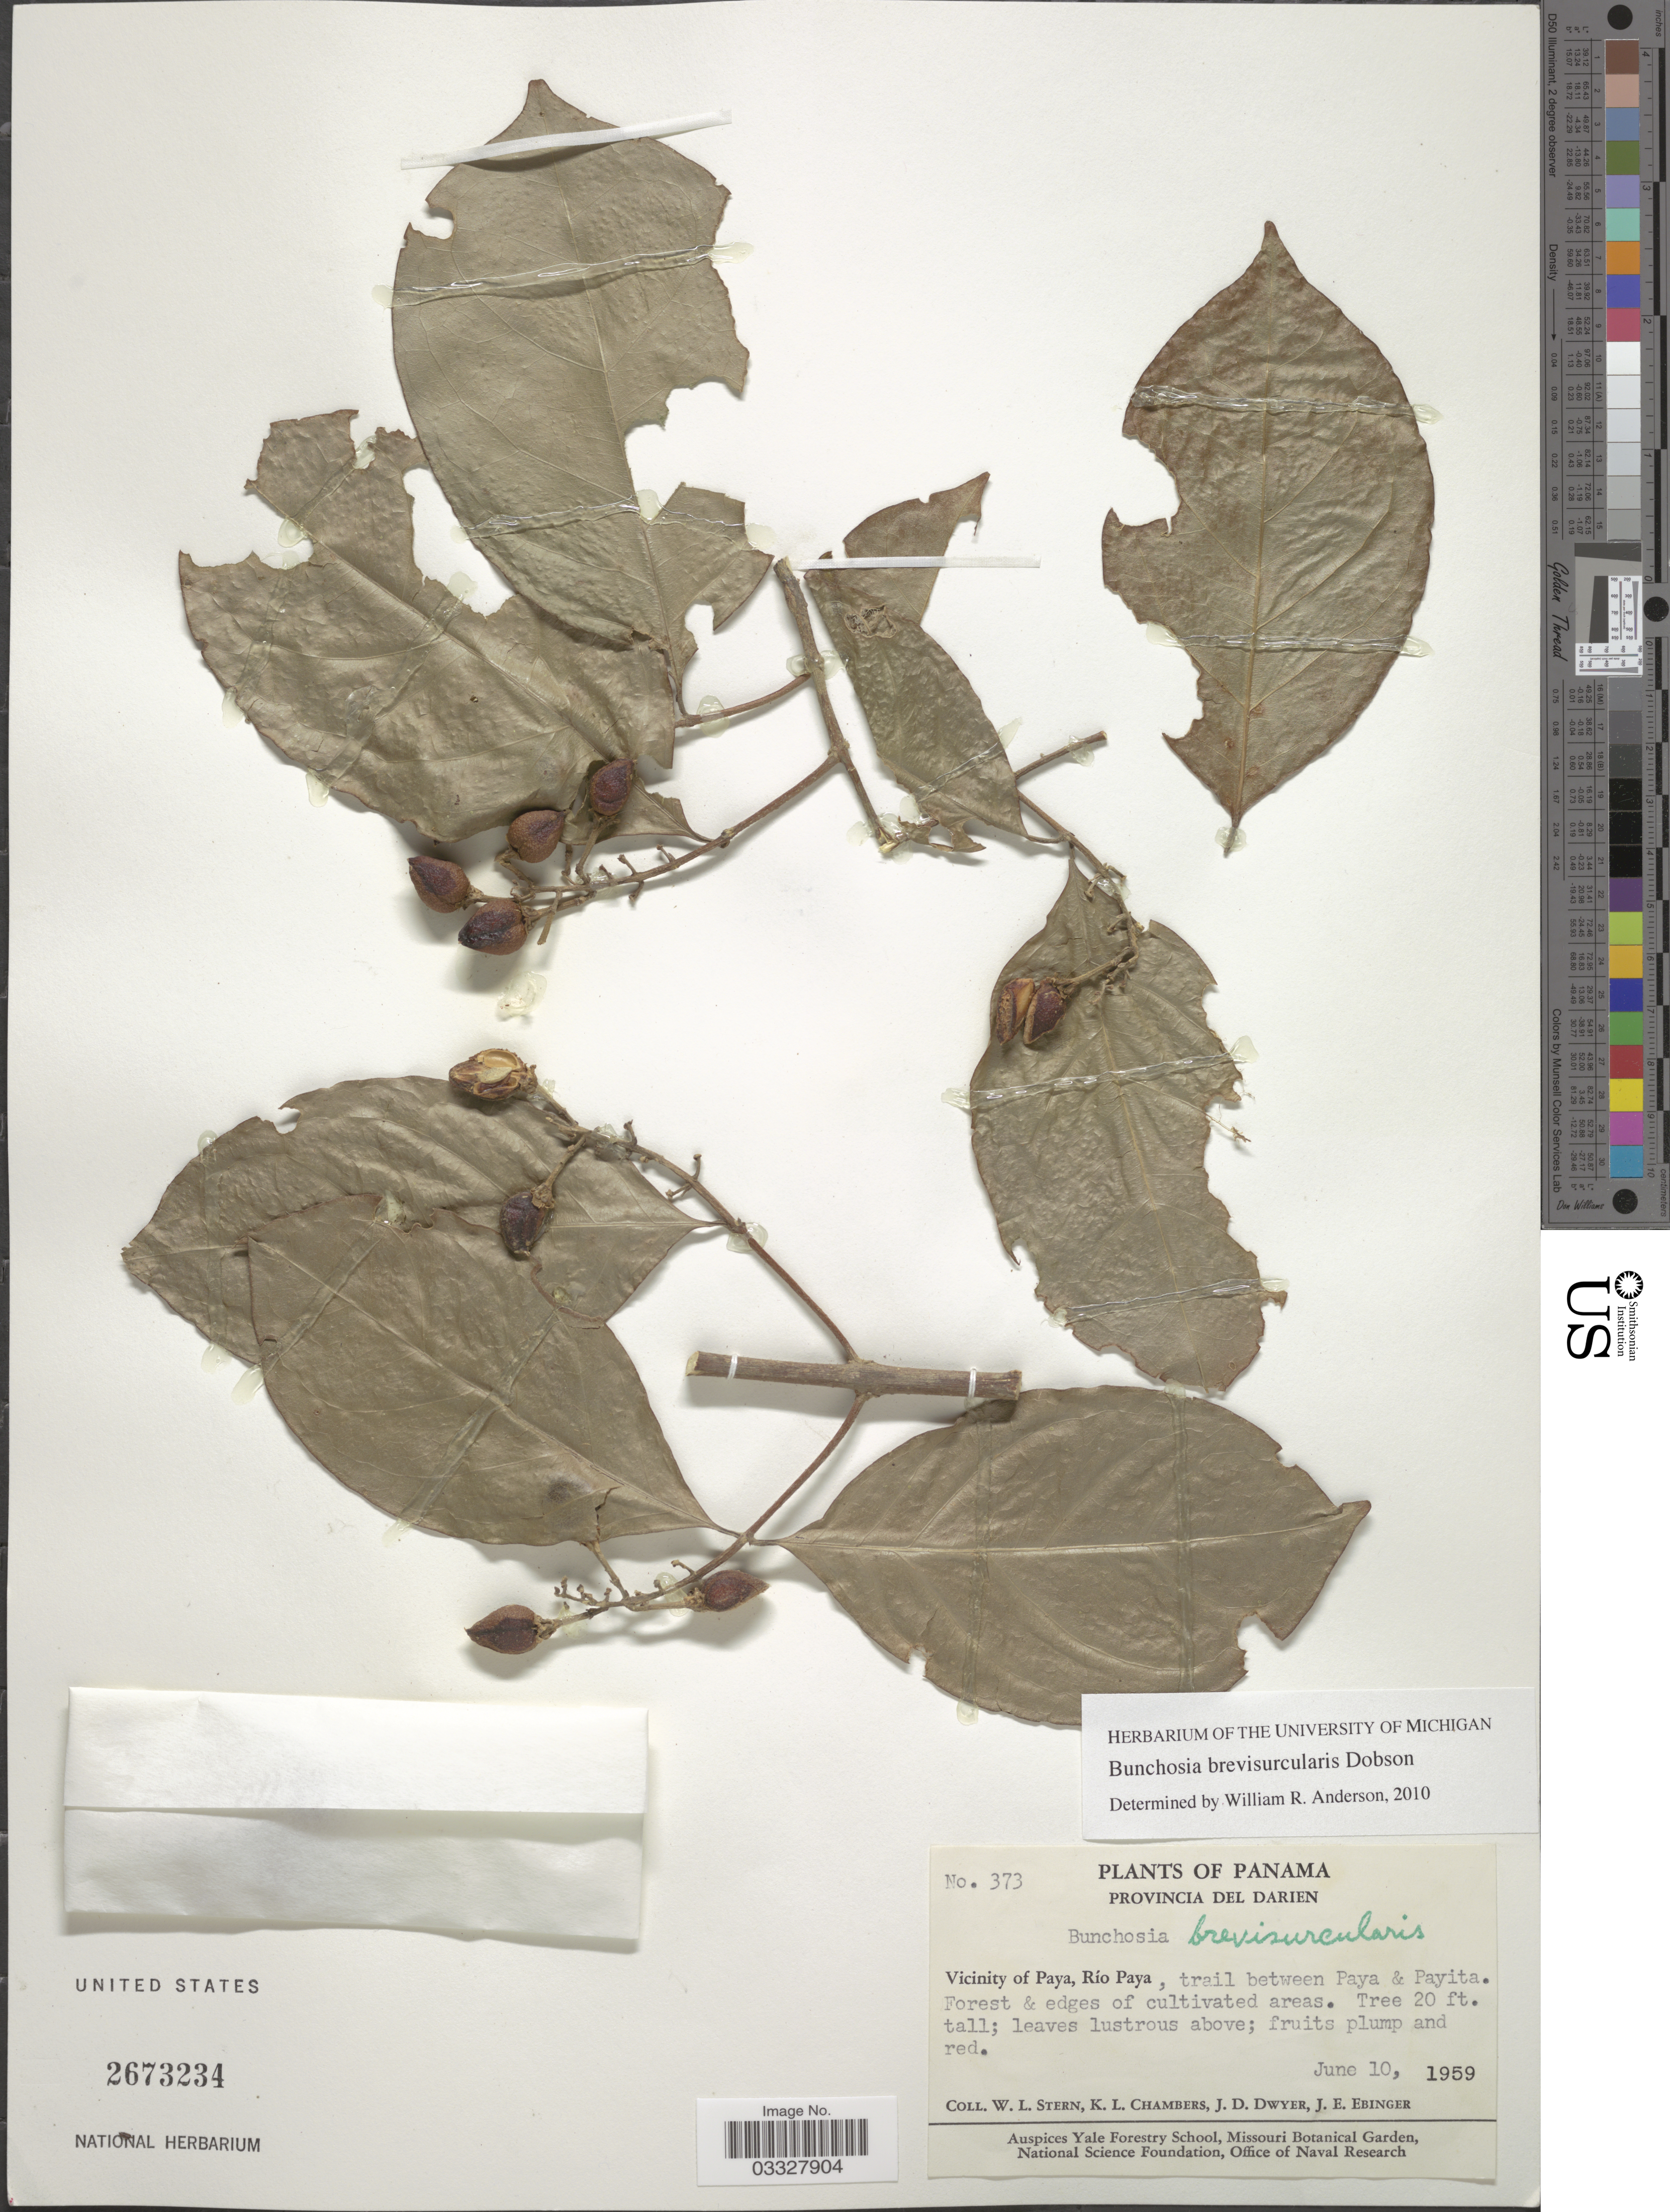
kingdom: Plantae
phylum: Tracheophyta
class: Magnoliopsida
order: Malpighiales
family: Malpighiaceae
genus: Bunchosia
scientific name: Bunchosia brevisurcularis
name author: Dobson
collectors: W. L. Stern, K. Chambers, J. D. Dwyer & J. Ebinger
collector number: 373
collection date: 1959-06-10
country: Panama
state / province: Darién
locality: Vicinity of Paya, Río Paya, trail between Paya & Payita.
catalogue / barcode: US 2673234